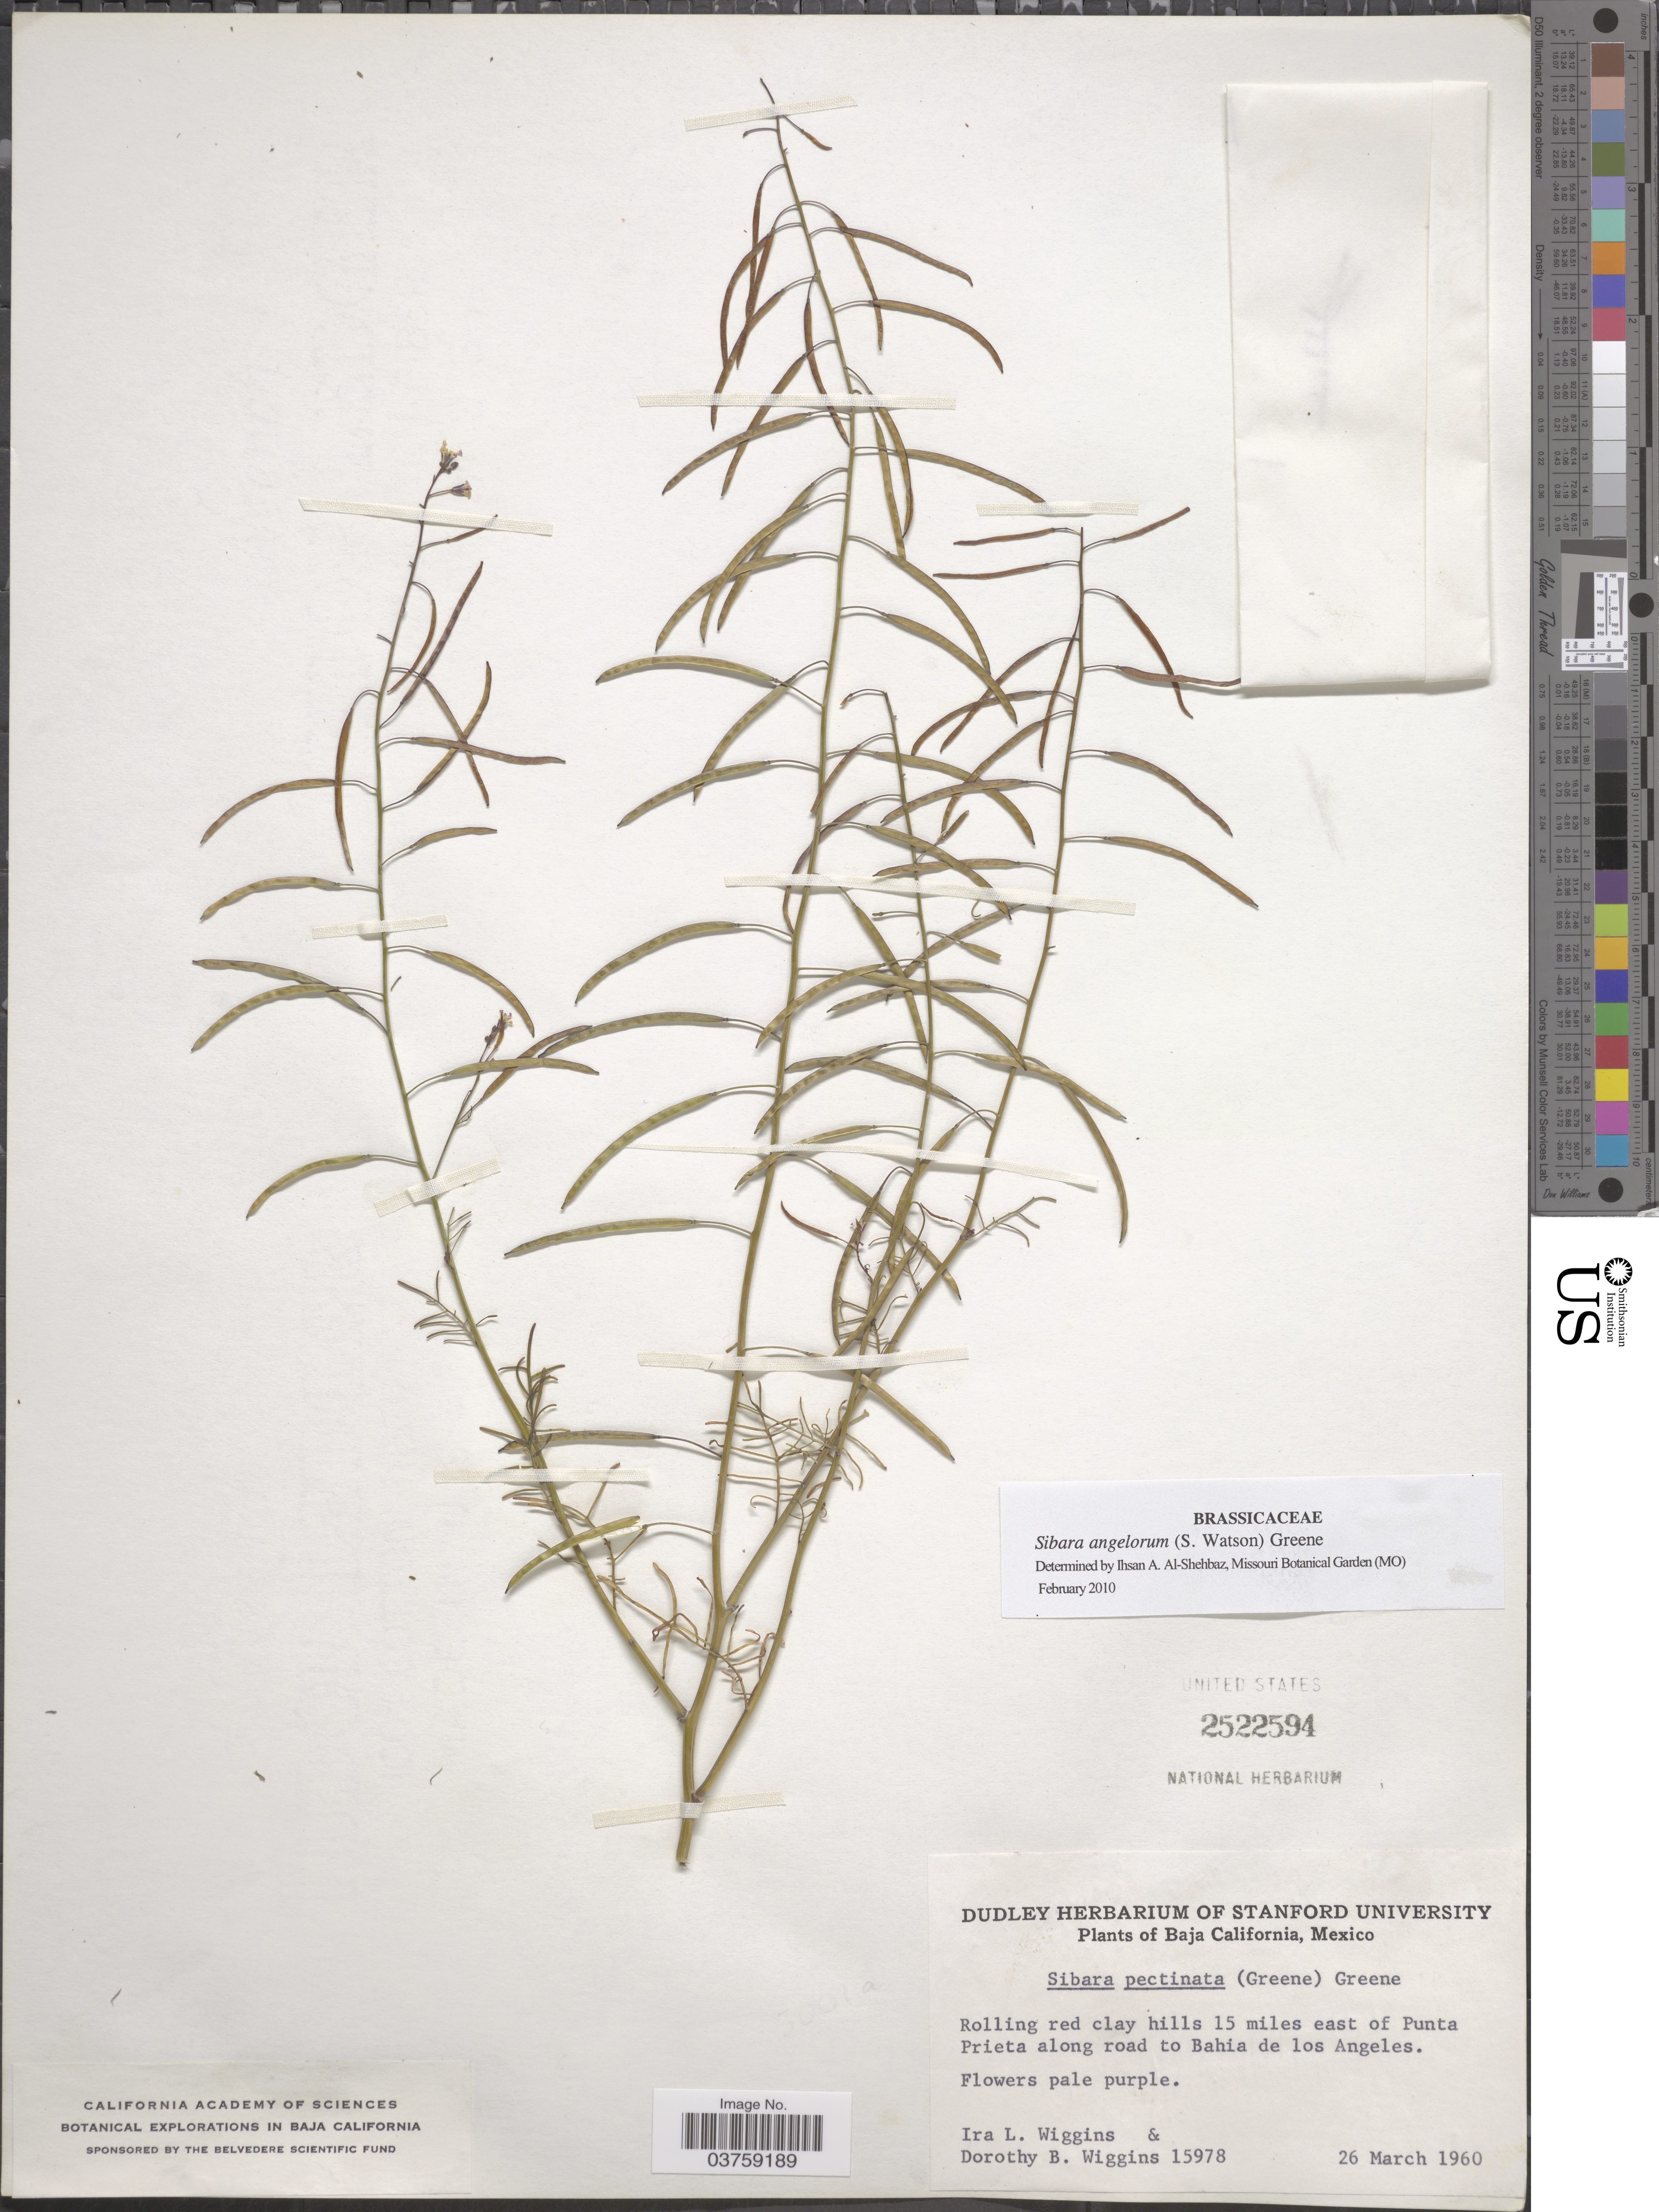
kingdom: Plantae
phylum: Tracheophyta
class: Magnoliopsida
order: Brassicales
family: Brassicaceae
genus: Sibara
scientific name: Sibara angelorum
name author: (S. Watson) Greene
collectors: I. L. Wiggins & D. B. Wiggins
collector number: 15978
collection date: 1960-03-26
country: Mexico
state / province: Baja California Norte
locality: Rolling red clay hills 15 miles east of Punta Prieta along road to Bahia de los Angeles.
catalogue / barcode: US 2522594